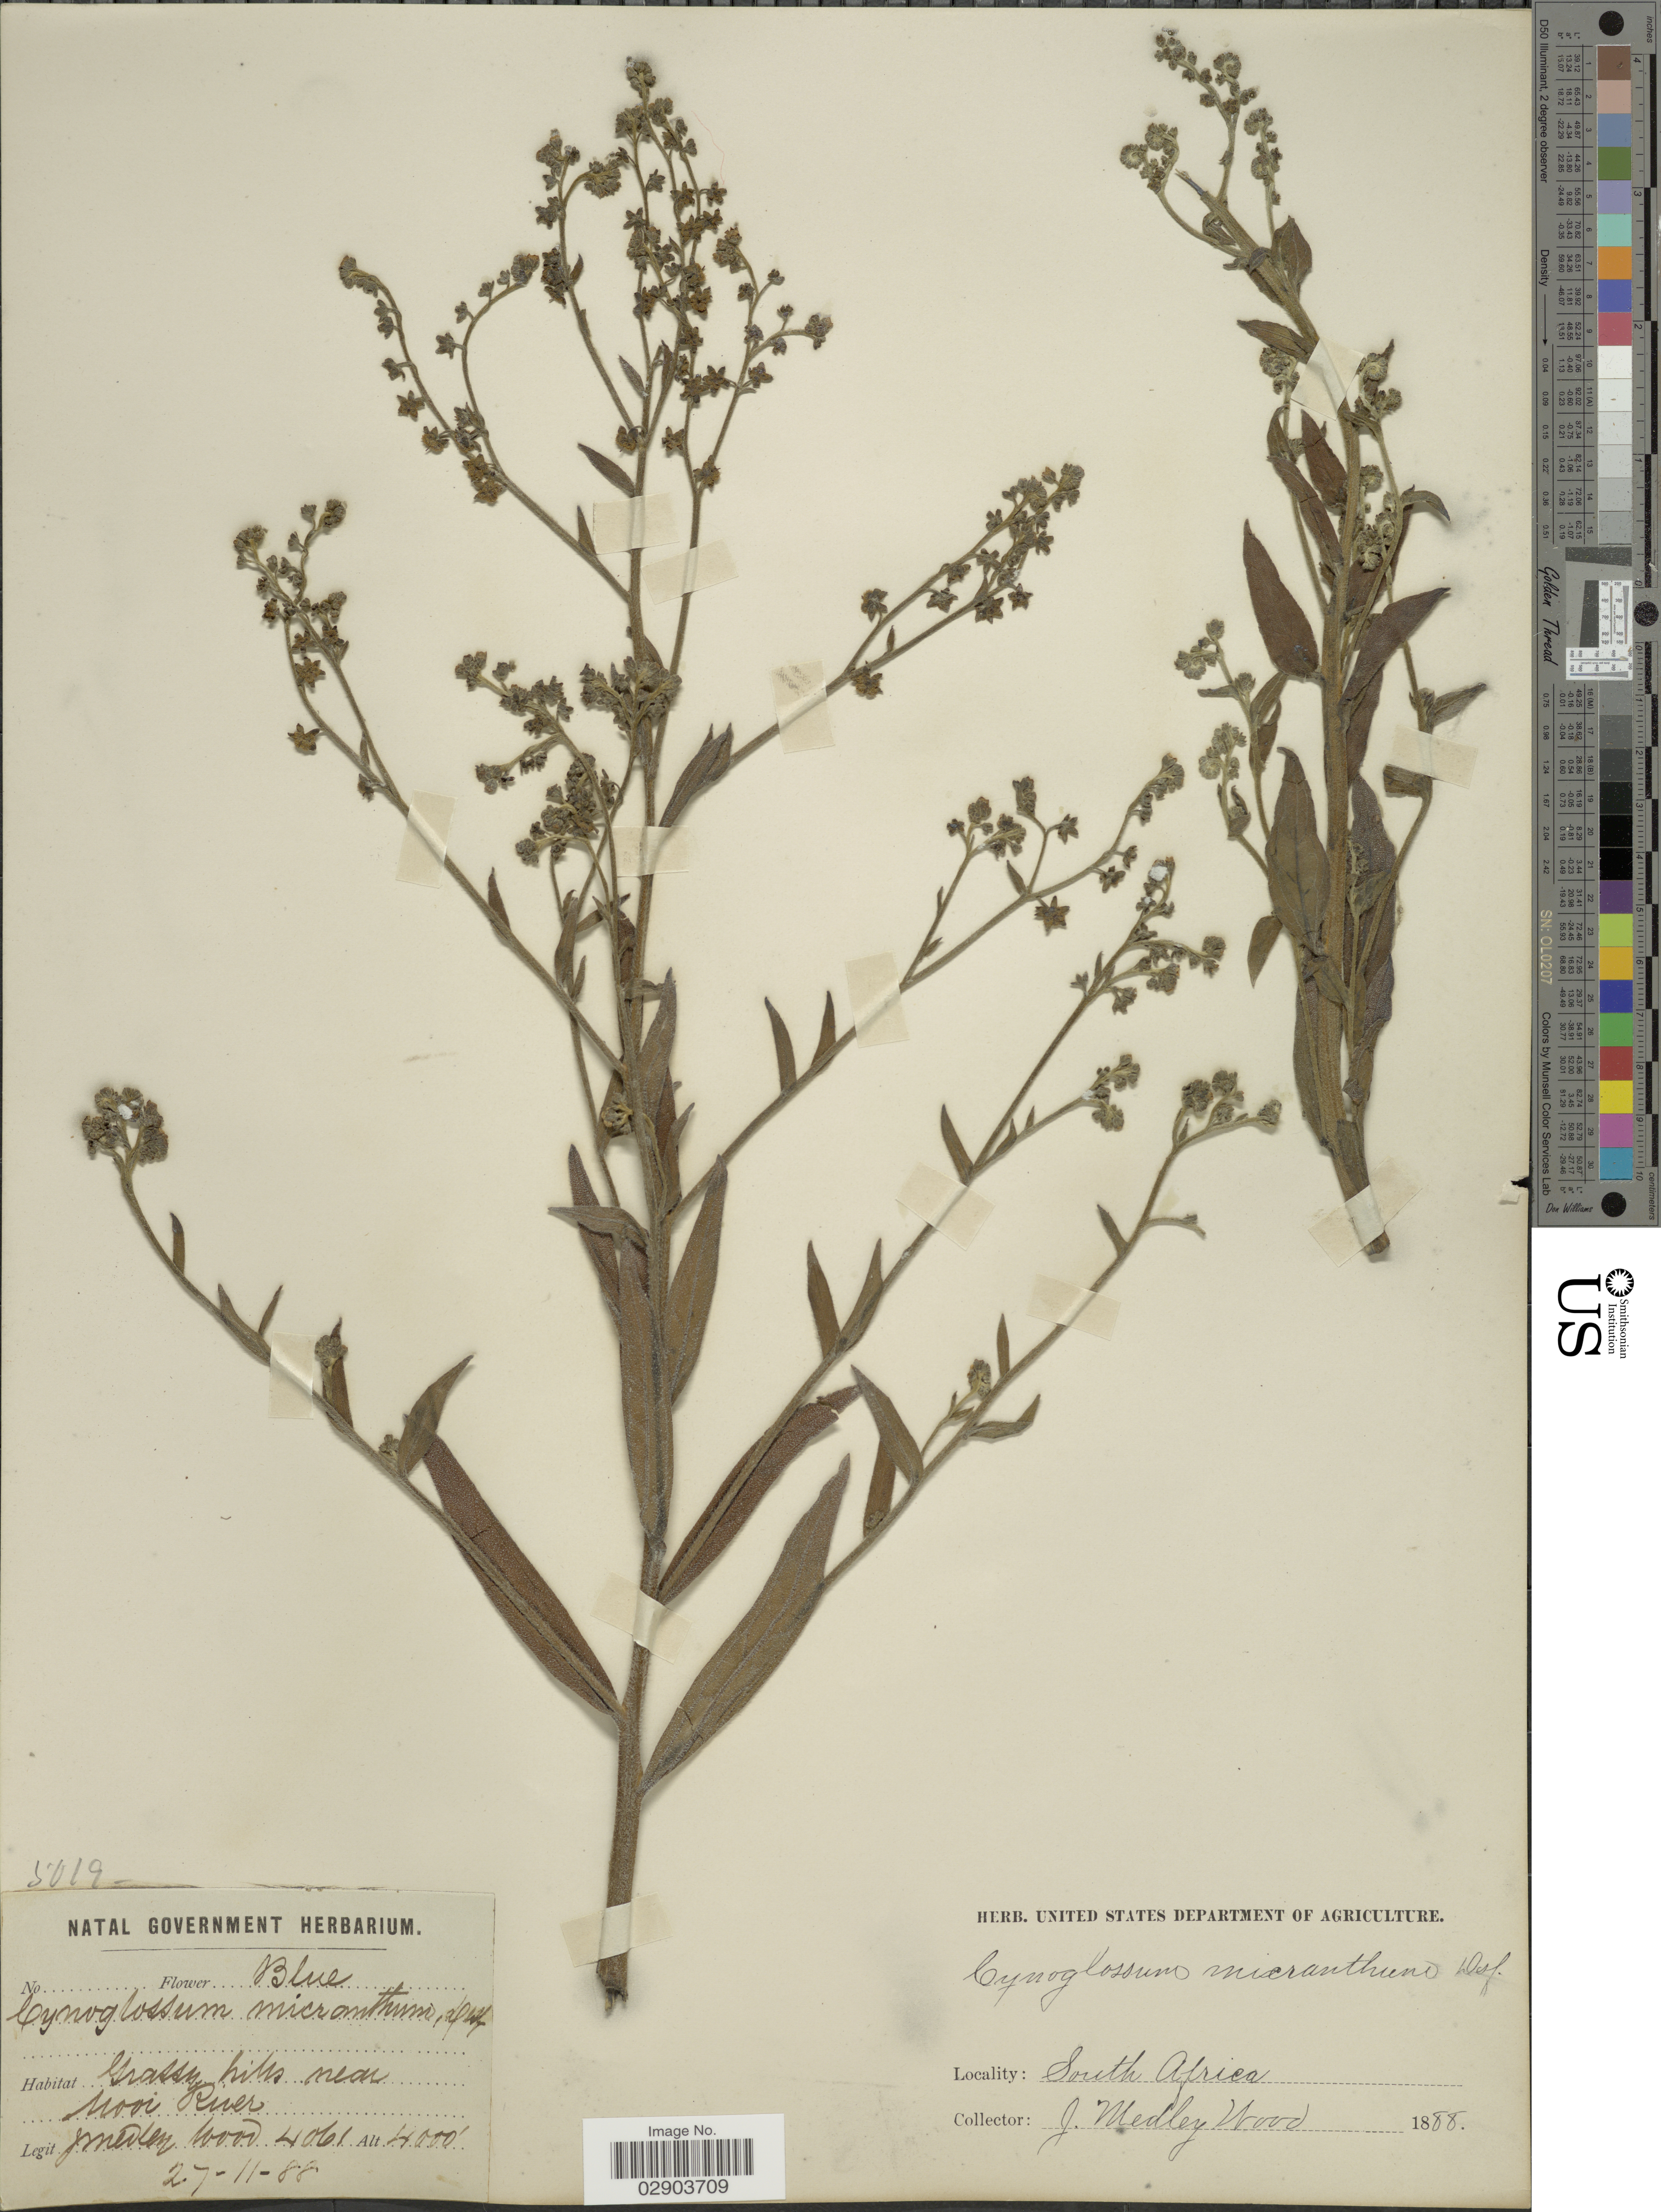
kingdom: Plantae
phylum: Tracheophyta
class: Magnoliopsida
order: Boraginales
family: Boraginaceae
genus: Cynoglossum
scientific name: Cynoglossum micranthum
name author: Poir.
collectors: J. Medley Wood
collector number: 4061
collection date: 1888-11-27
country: South Africa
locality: Grassy hills near Mooi River.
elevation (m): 1219